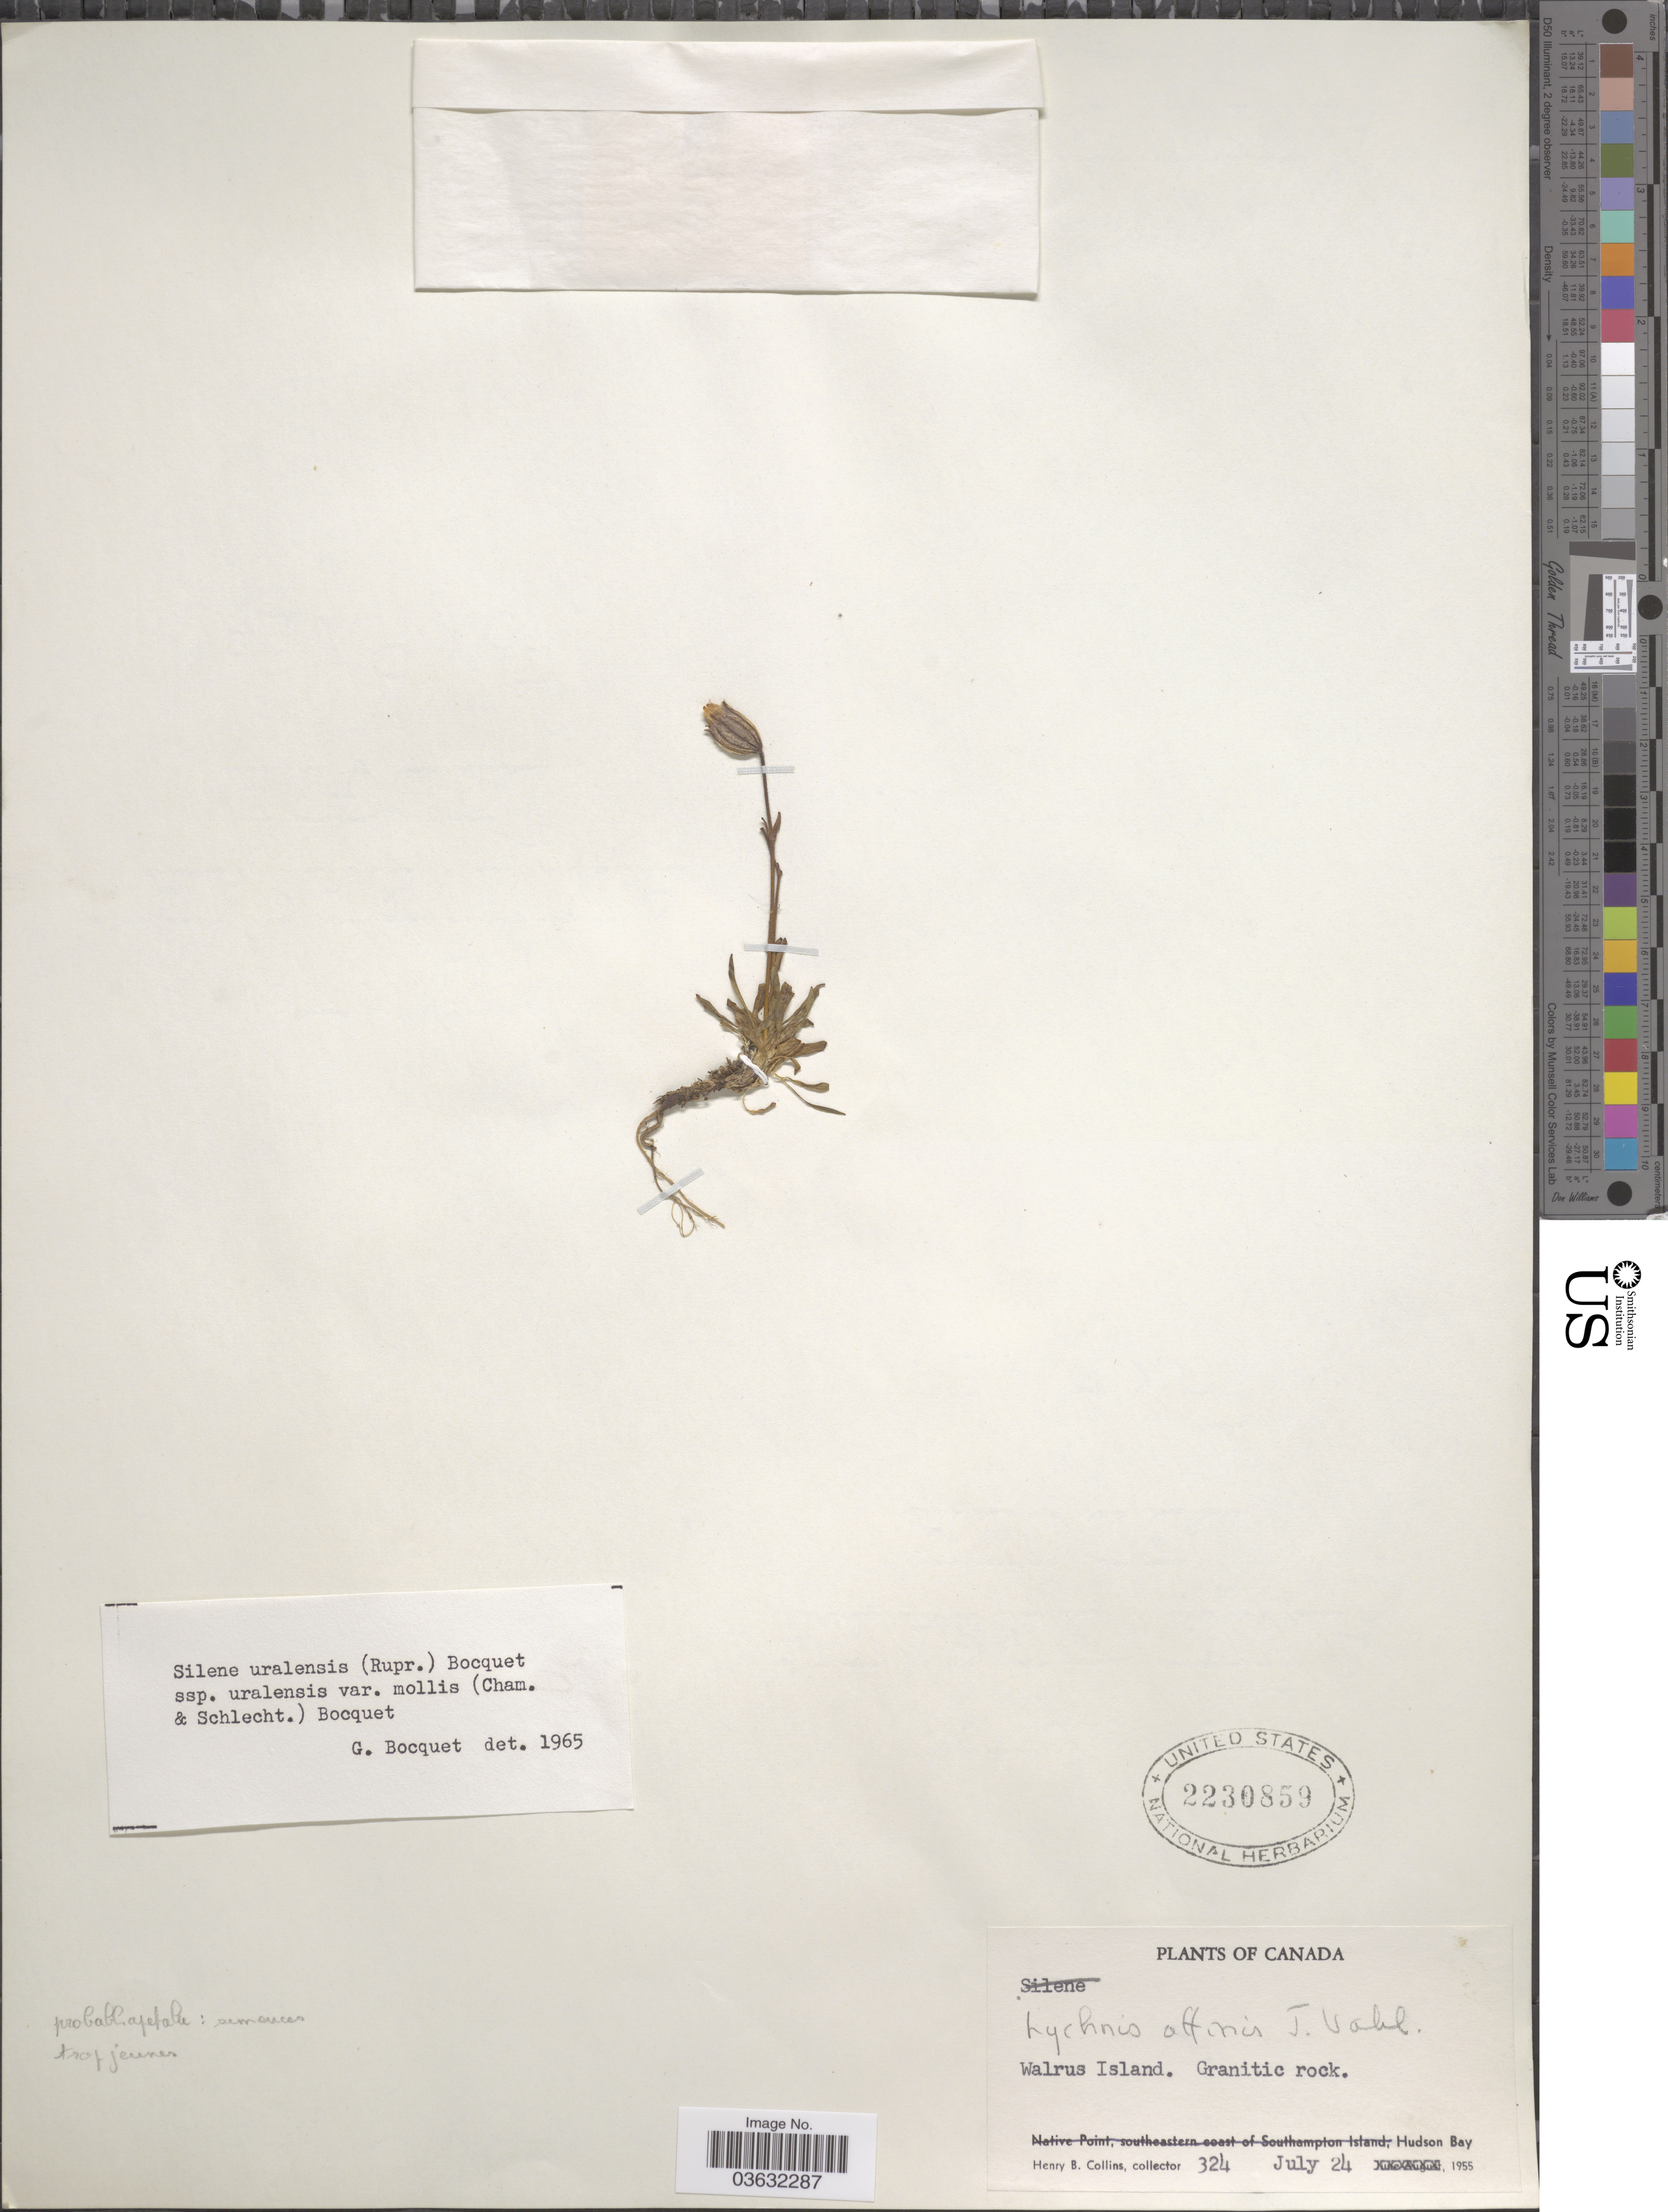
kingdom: Plantae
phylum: Tracheophyta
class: Magnoliopsida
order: Caryophyllales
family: Caryophyllaceae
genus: Silene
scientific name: Silene uralensis var. mollis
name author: (Cham. & Schltdl.) Bocquet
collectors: H. Collins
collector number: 324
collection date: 1955-07-24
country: Canada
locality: Walrus Island. Granitic rock. Hudson Bay.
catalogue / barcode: US 2230859